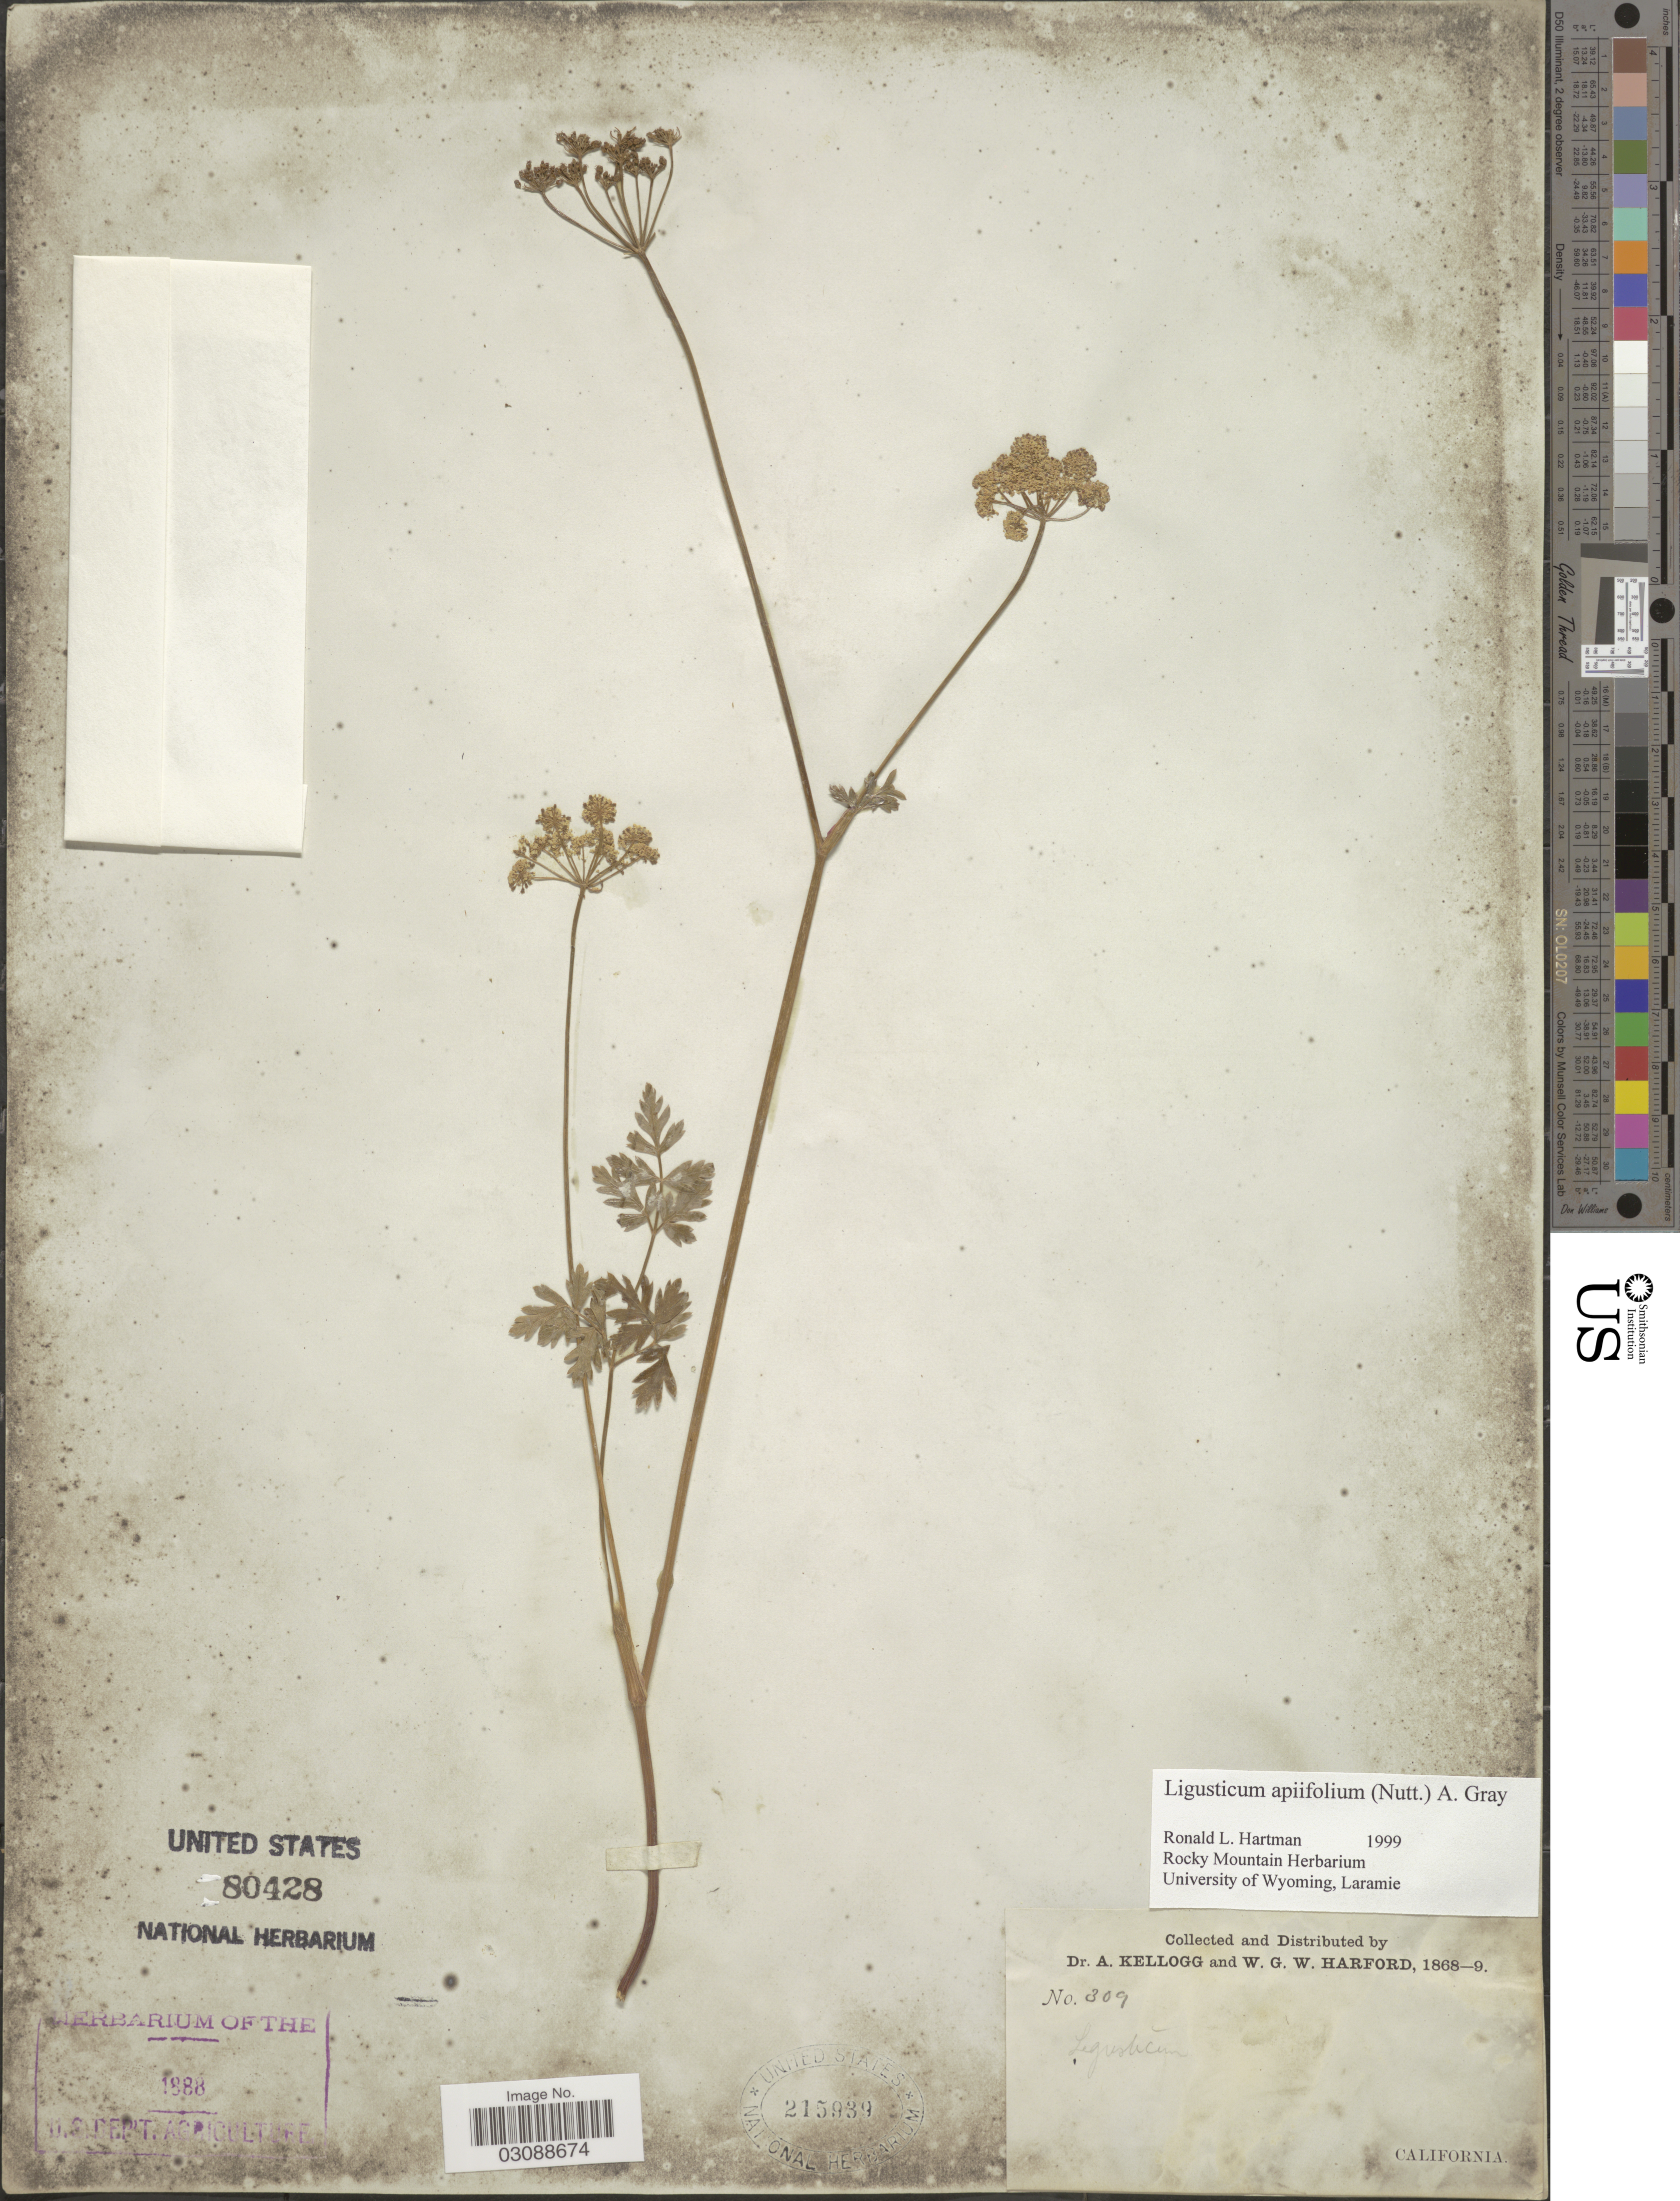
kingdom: Plantae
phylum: Tracheophyta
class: Magnoliopsida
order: Apiales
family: Apiaceae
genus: Ligusticum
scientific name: Ligusticum apiifolium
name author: (Nutt. ex Torr. & A. Gray) A. Gray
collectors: A. Kellogg & W. G. W. Harford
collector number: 309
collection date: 1868/1890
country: United States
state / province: California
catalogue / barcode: US 215939